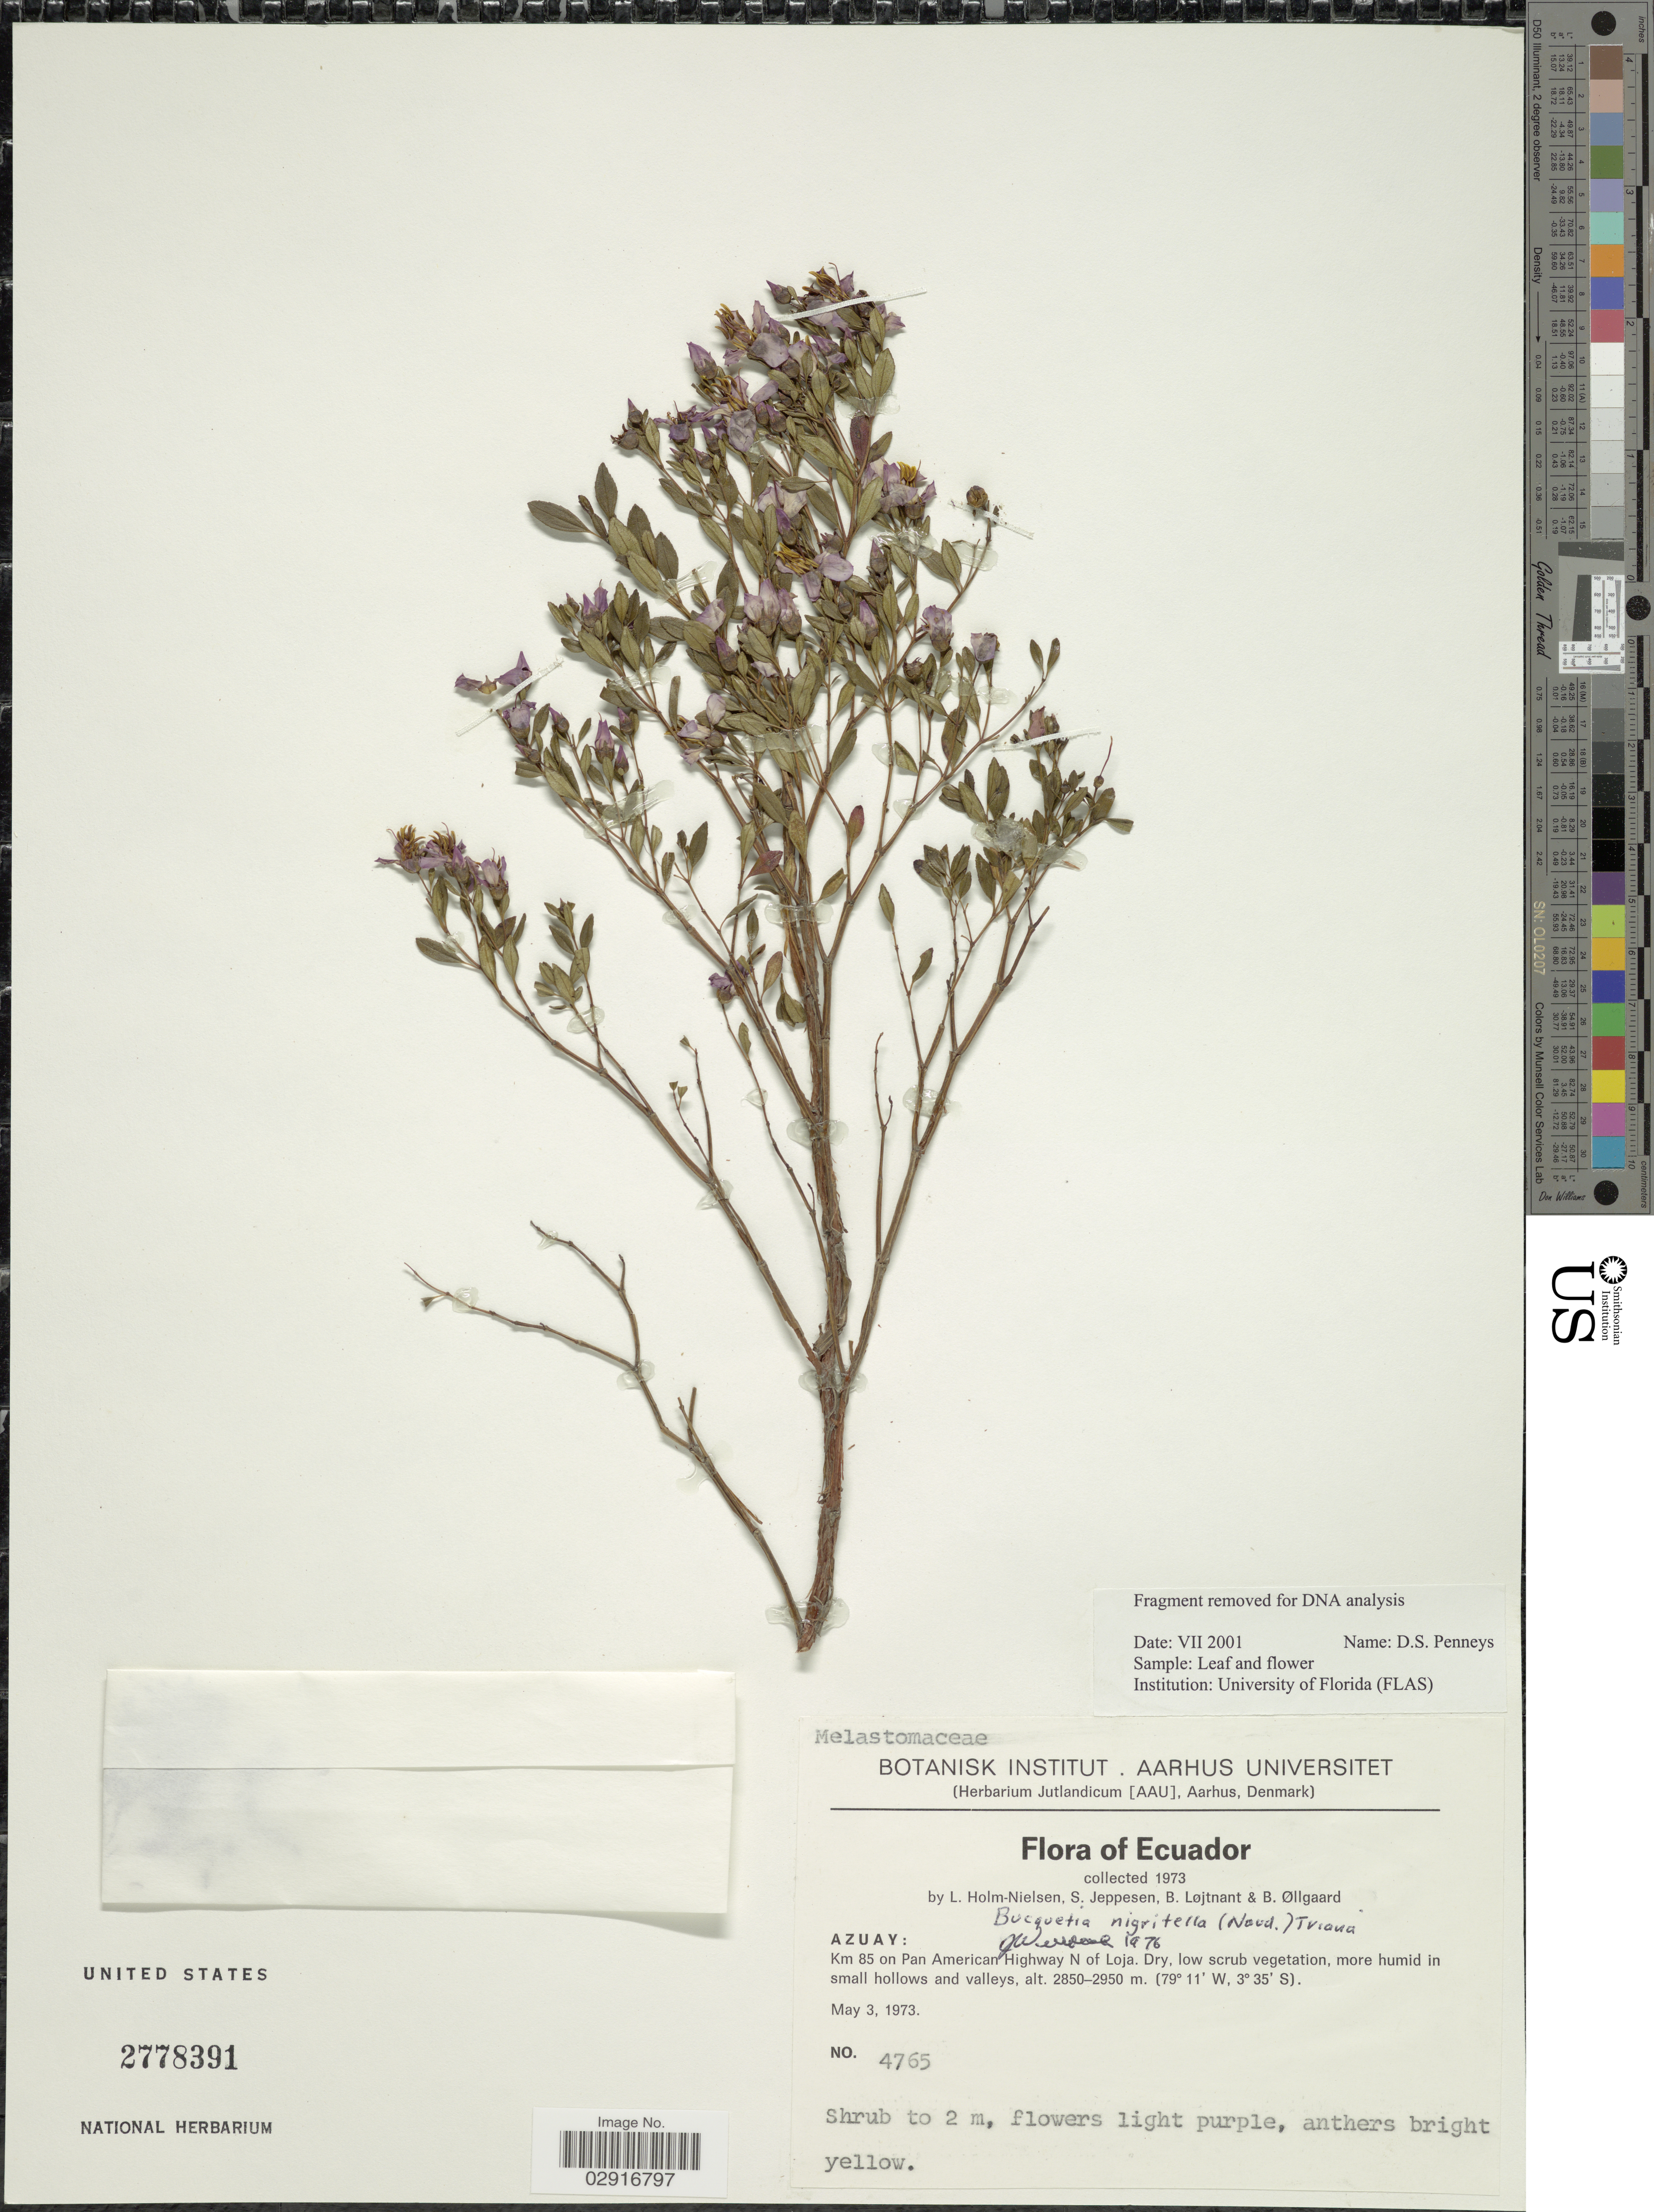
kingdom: Plantae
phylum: Tracheophyta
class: Magnoliopsida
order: Myrtales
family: Melastomataceae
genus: Bucquetia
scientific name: Bucquetia nigritella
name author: (Naudin) Triana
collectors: L. Holm-Nielsen, S. Jeppesen, B. Löjtnant & B. Øllgaard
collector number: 4765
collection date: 1973-05-03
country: Ecuador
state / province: Azuay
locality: Km 85 on Pan American Highway N of Loja.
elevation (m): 2850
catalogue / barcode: US 2778391